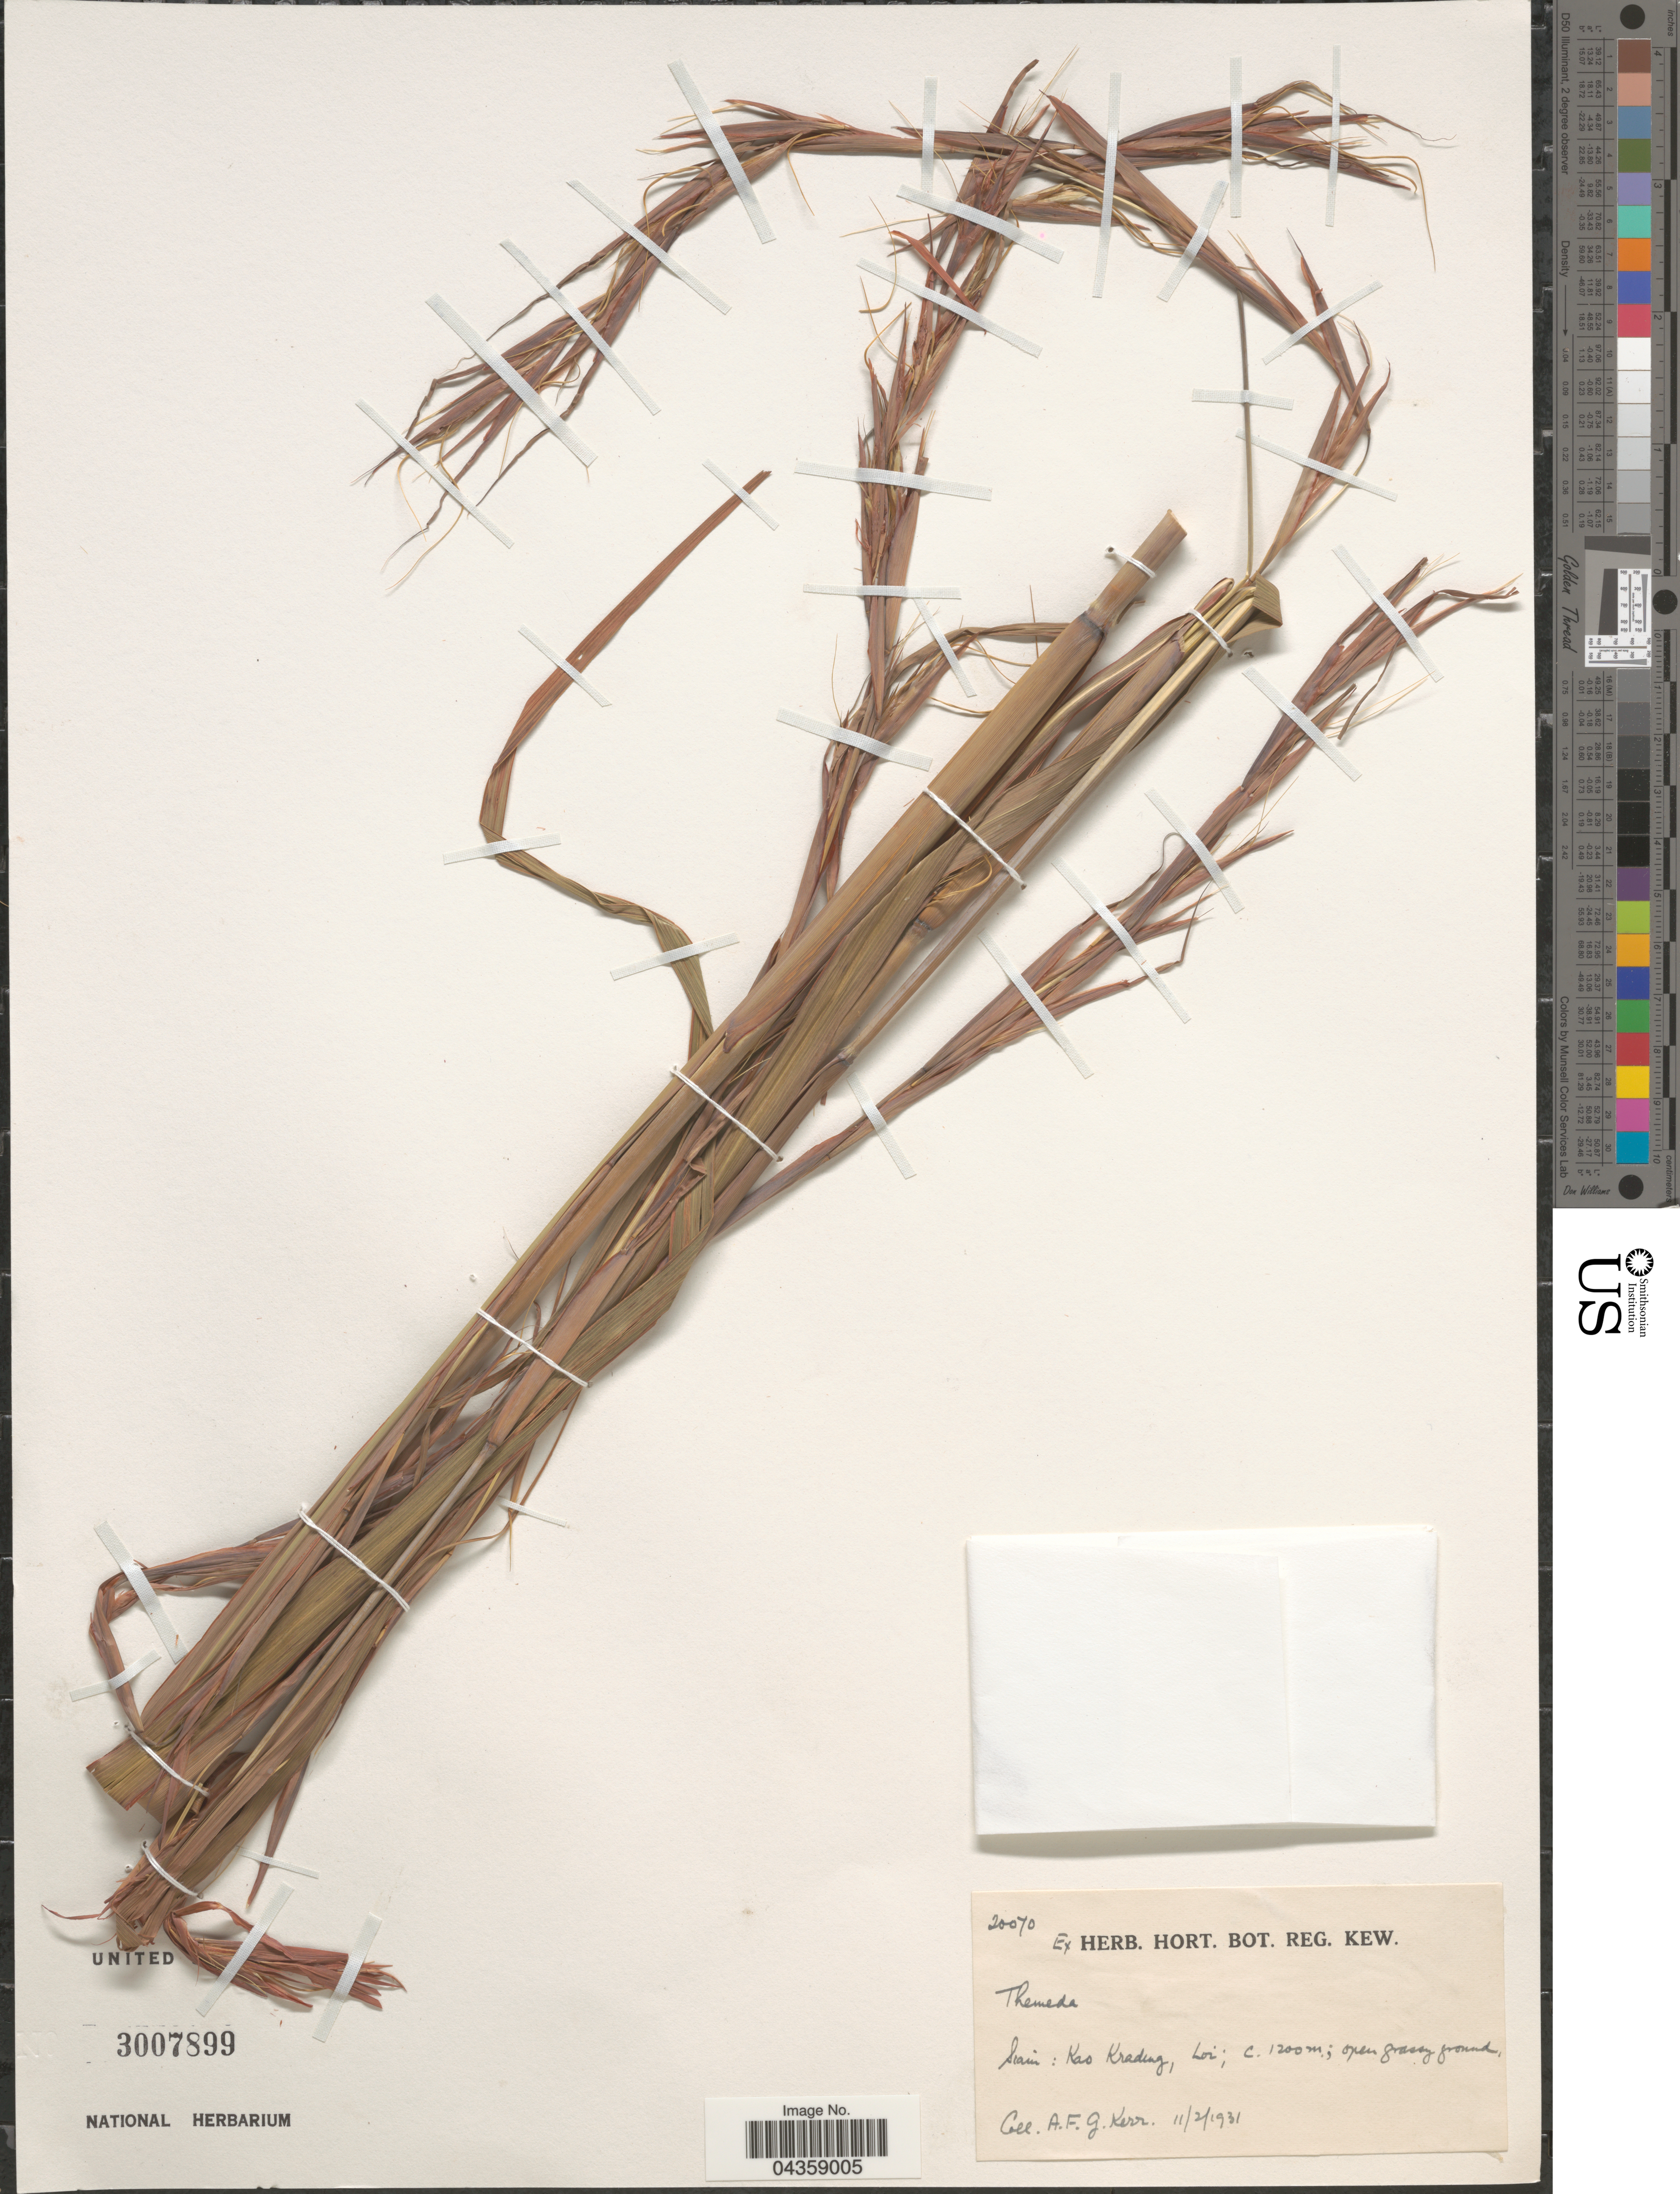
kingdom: Plantae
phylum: Tracheophyta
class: Liliopsida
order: Poales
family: Poaceae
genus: Themeda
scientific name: Themeda sp.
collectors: A. F. G. Kerr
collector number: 20070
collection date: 1931-02-11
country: Thailand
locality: Siam : Kao Kradeng, Loi.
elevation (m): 1200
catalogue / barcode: US 3007899